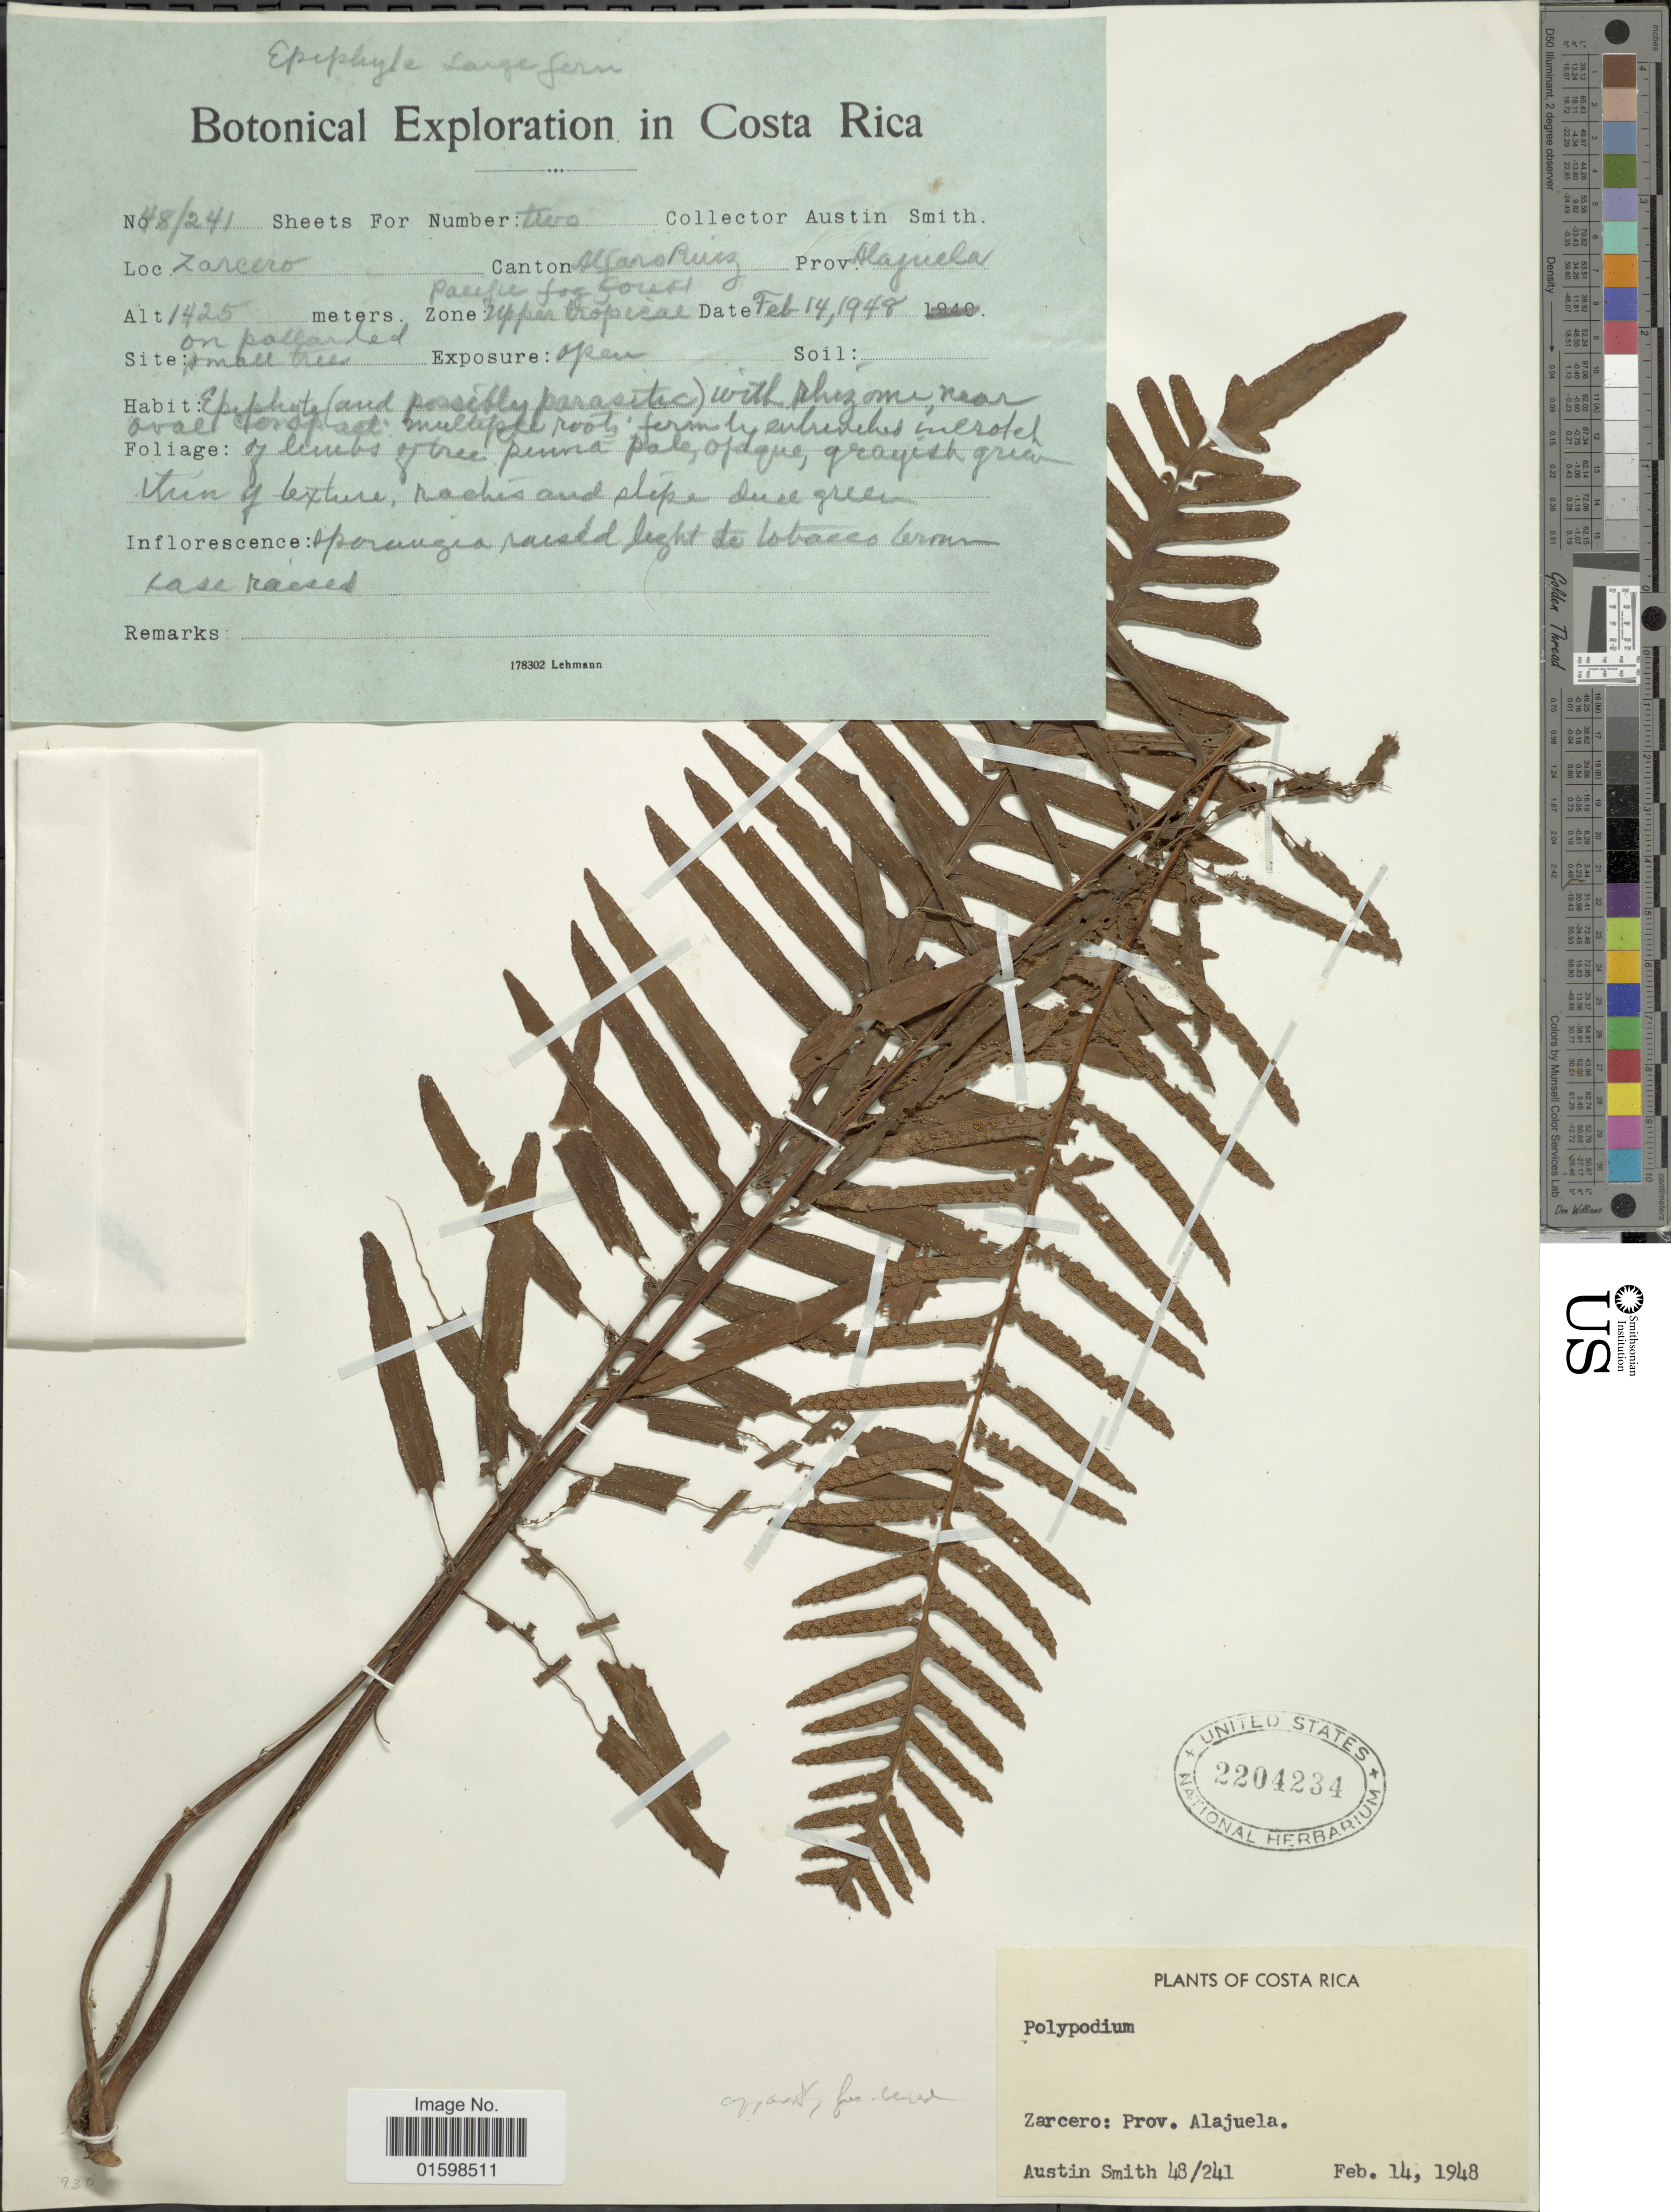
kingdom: Plantae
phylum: Tracheophyta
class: Polypodiopsida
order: Polypodiales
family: Polypodiaceae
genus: Pleopeltis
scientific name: Pleopeltis remota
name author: (Desv.) A.R. Sm.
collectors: Aust P. Smith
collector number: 48/241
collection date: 1948-02-14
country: Costa Rica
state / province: Alajuela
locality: Zarcero, Alfaro Ruiz canton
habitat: on pollarded small trees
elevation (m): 1425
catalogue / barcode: US 2204234